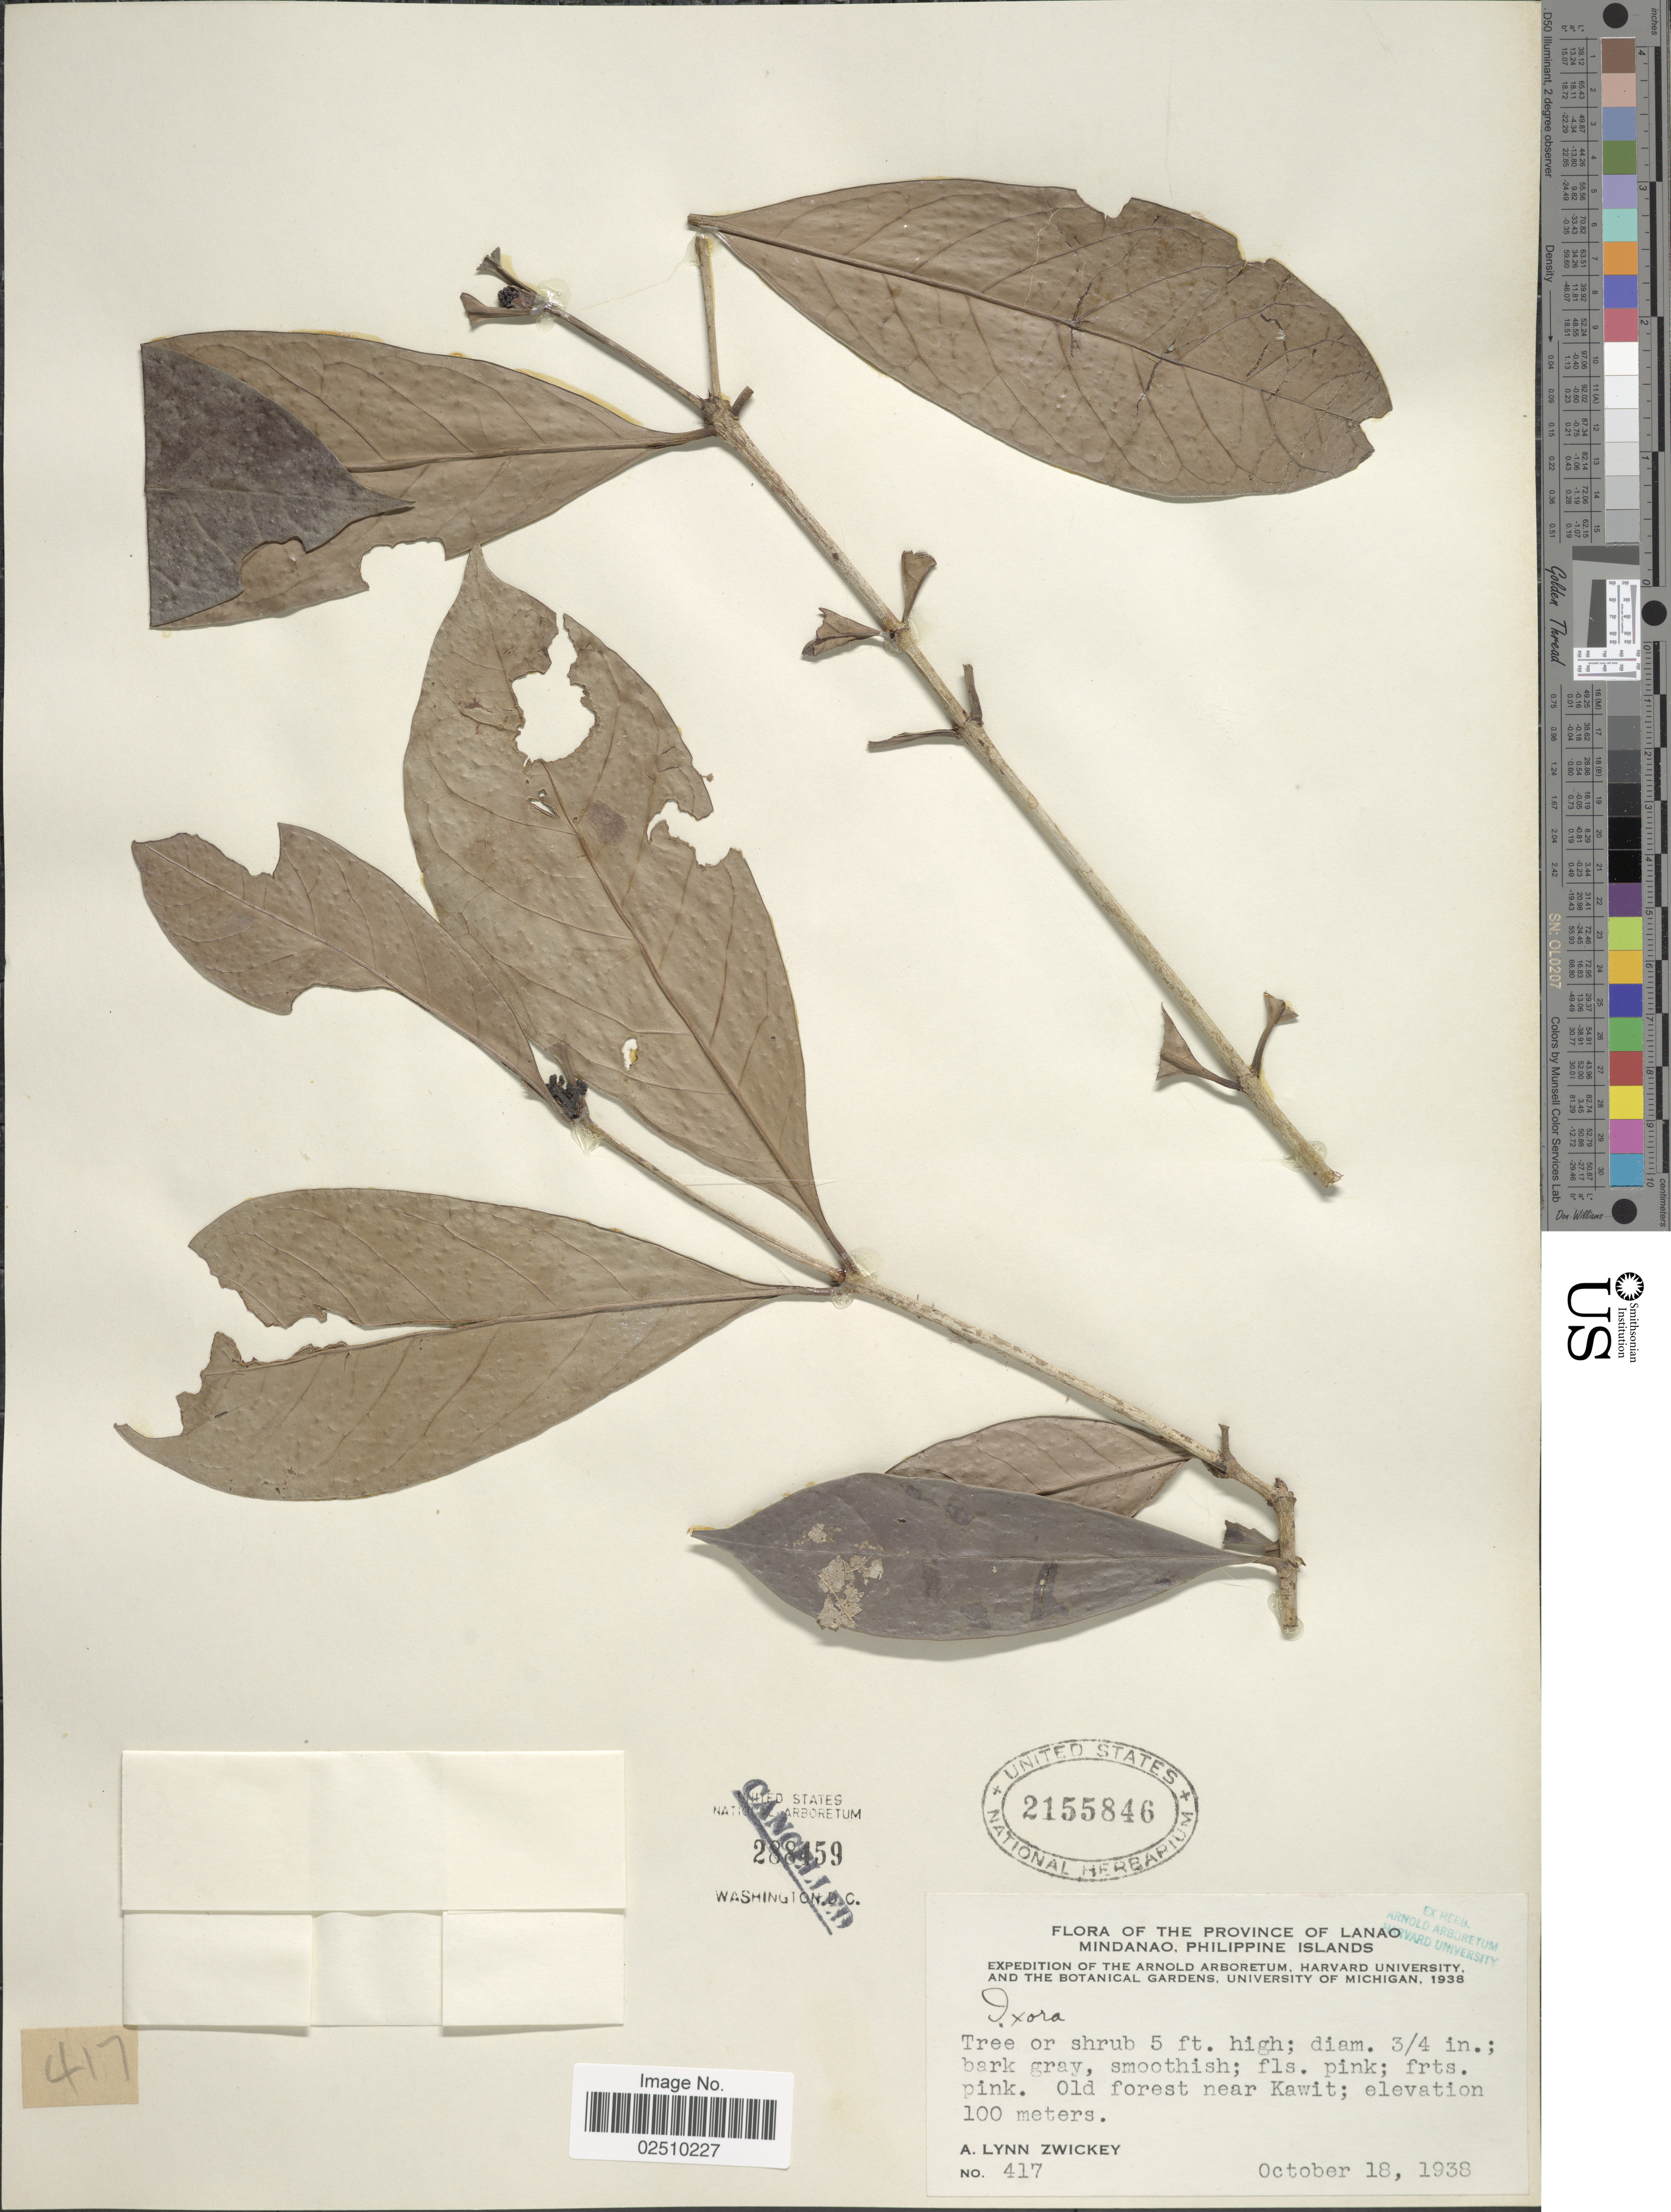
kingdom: Plantae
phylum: Tracheophyta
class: Magnoliopsida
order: Gentianales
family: Rubiaceae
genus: Ixora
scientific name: Ixora sp.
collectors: A. Zwickey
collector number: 417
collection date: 1938-10-18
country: Philippines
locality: Province of Lanao. Mindanao, Philippine Islands. Old forest near Kawit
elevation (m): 100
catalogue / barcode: US 2155846